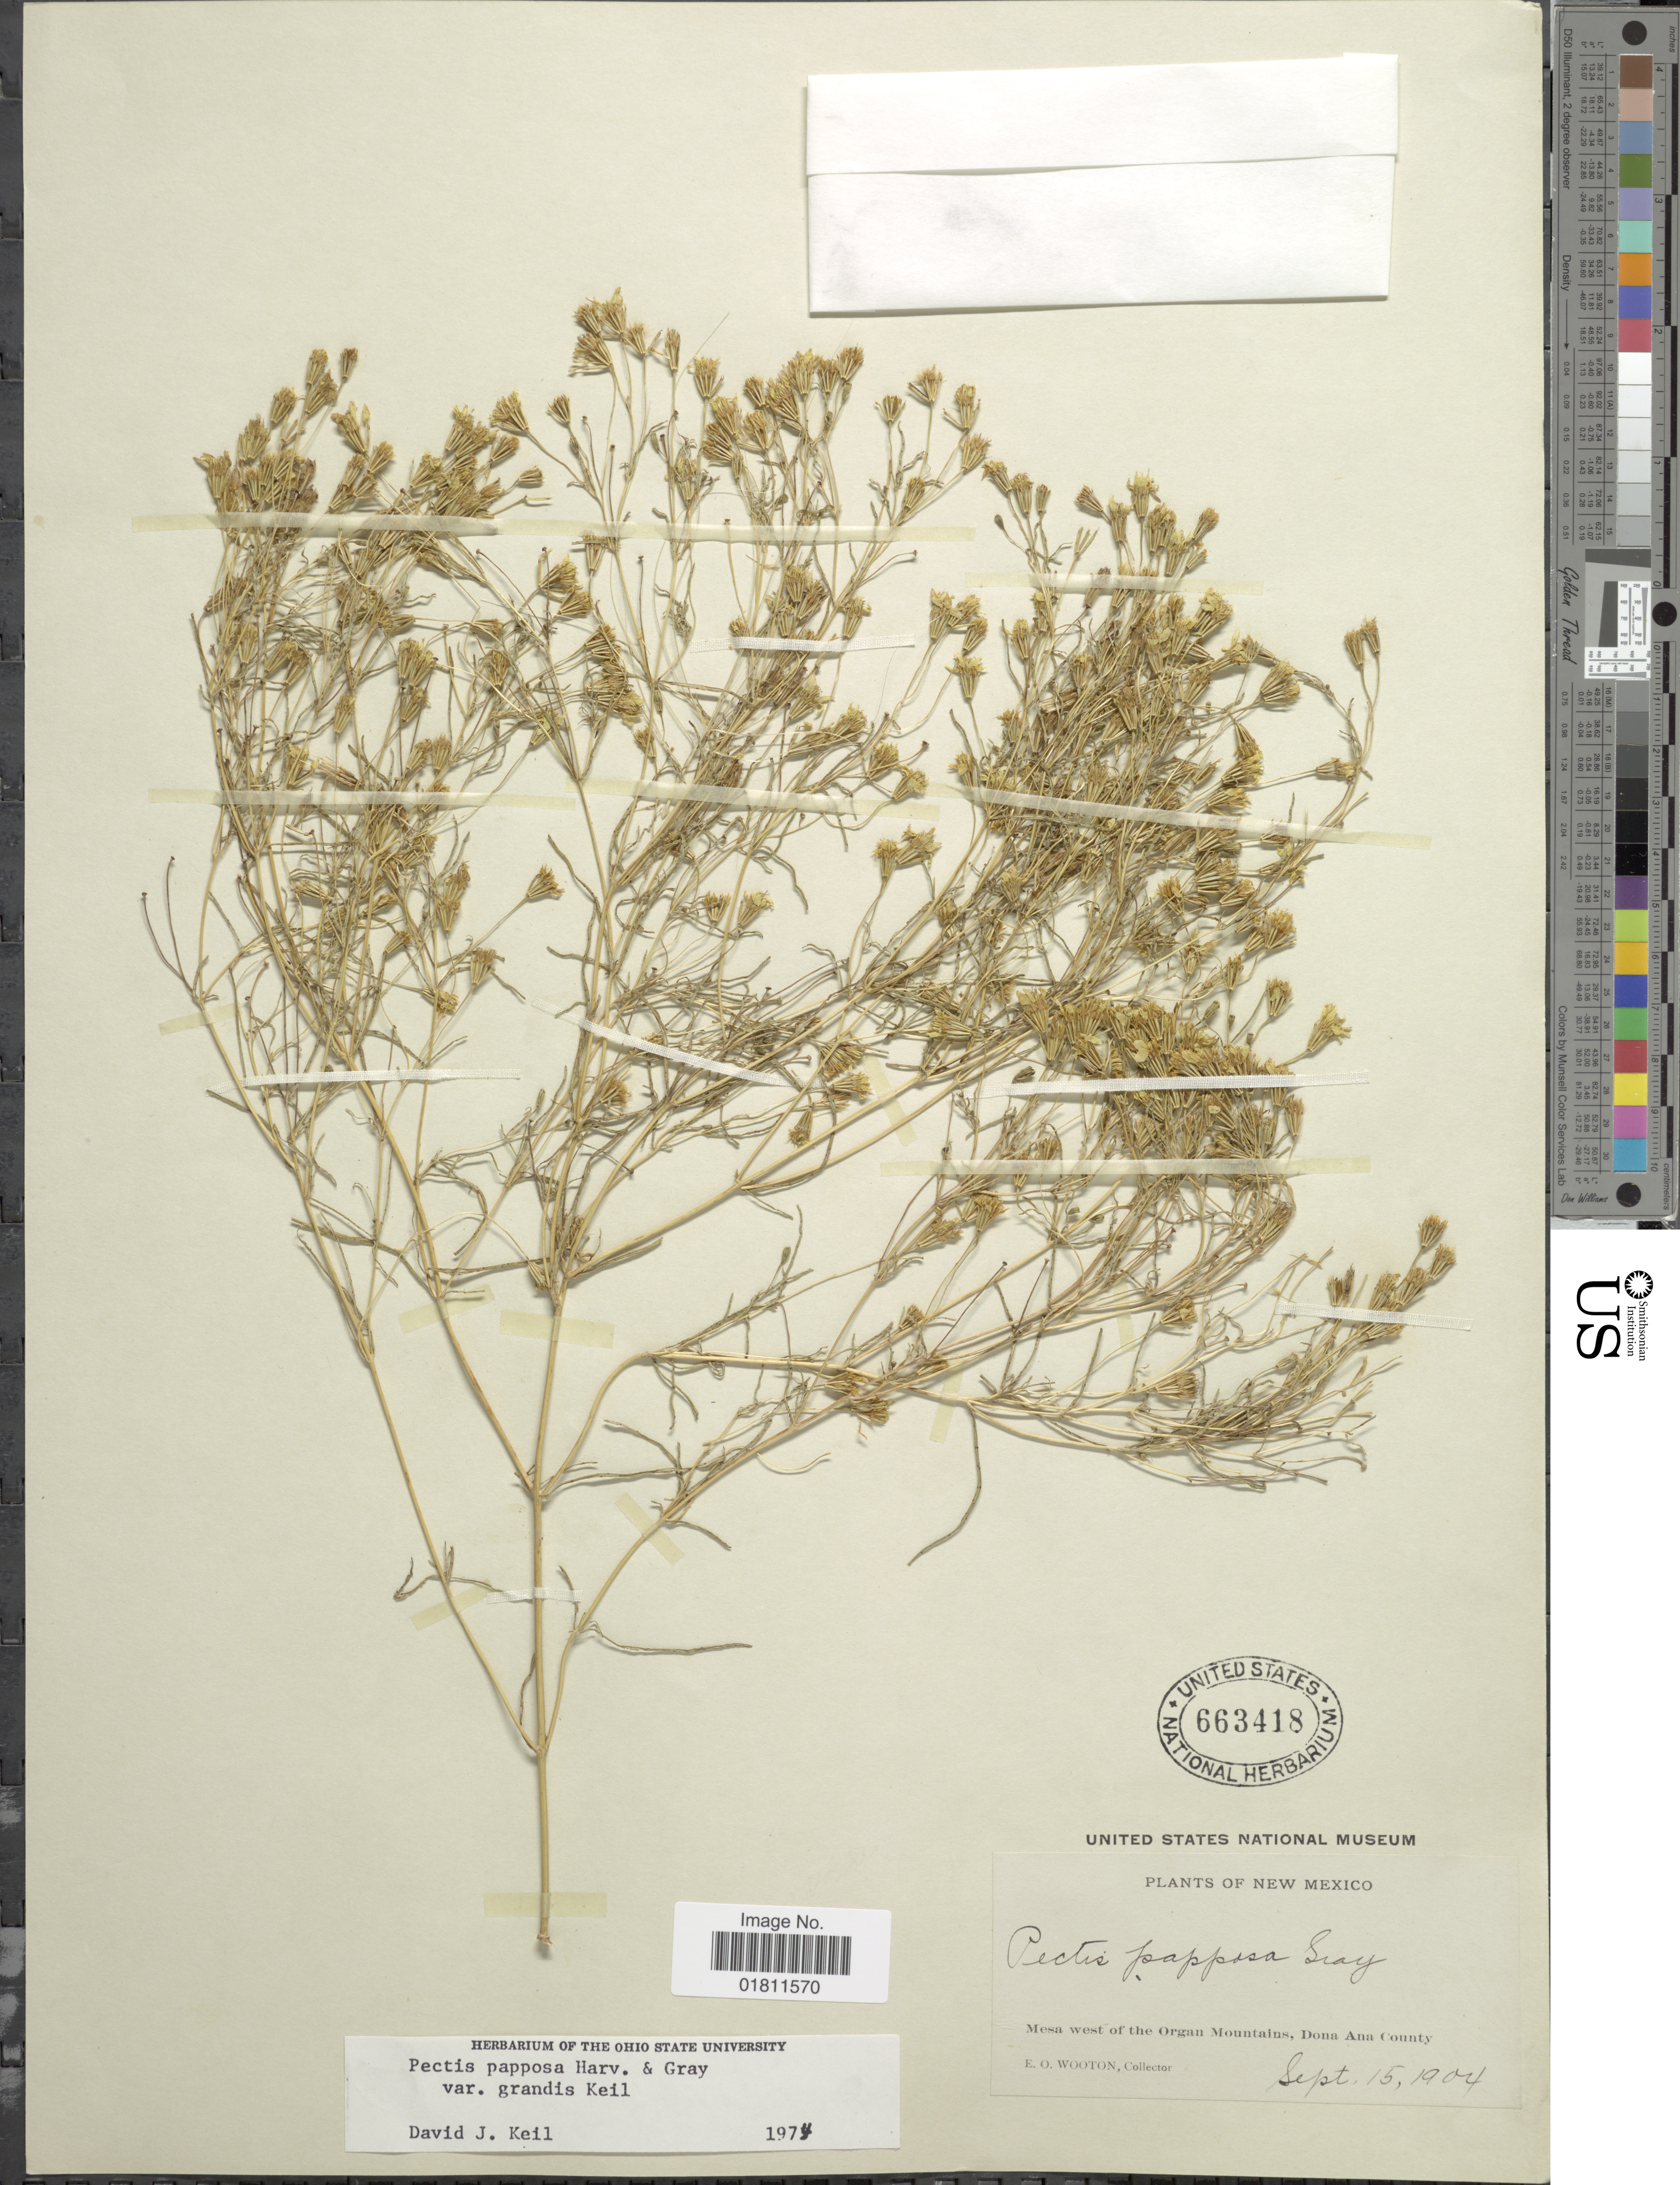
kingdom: Plantae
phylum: Tracheophyta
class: Magnoliopsida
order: Asterales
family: Asteraceae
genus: Pectis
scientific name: Pectis papposa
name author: Harv. & A. Gray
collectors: E. O. Wooton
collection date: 1904-09-15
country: United States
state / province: New Mexico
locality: New Mexico, Mesa west of the Organ Mountains, Dona Ana County.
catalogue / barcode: US 663418